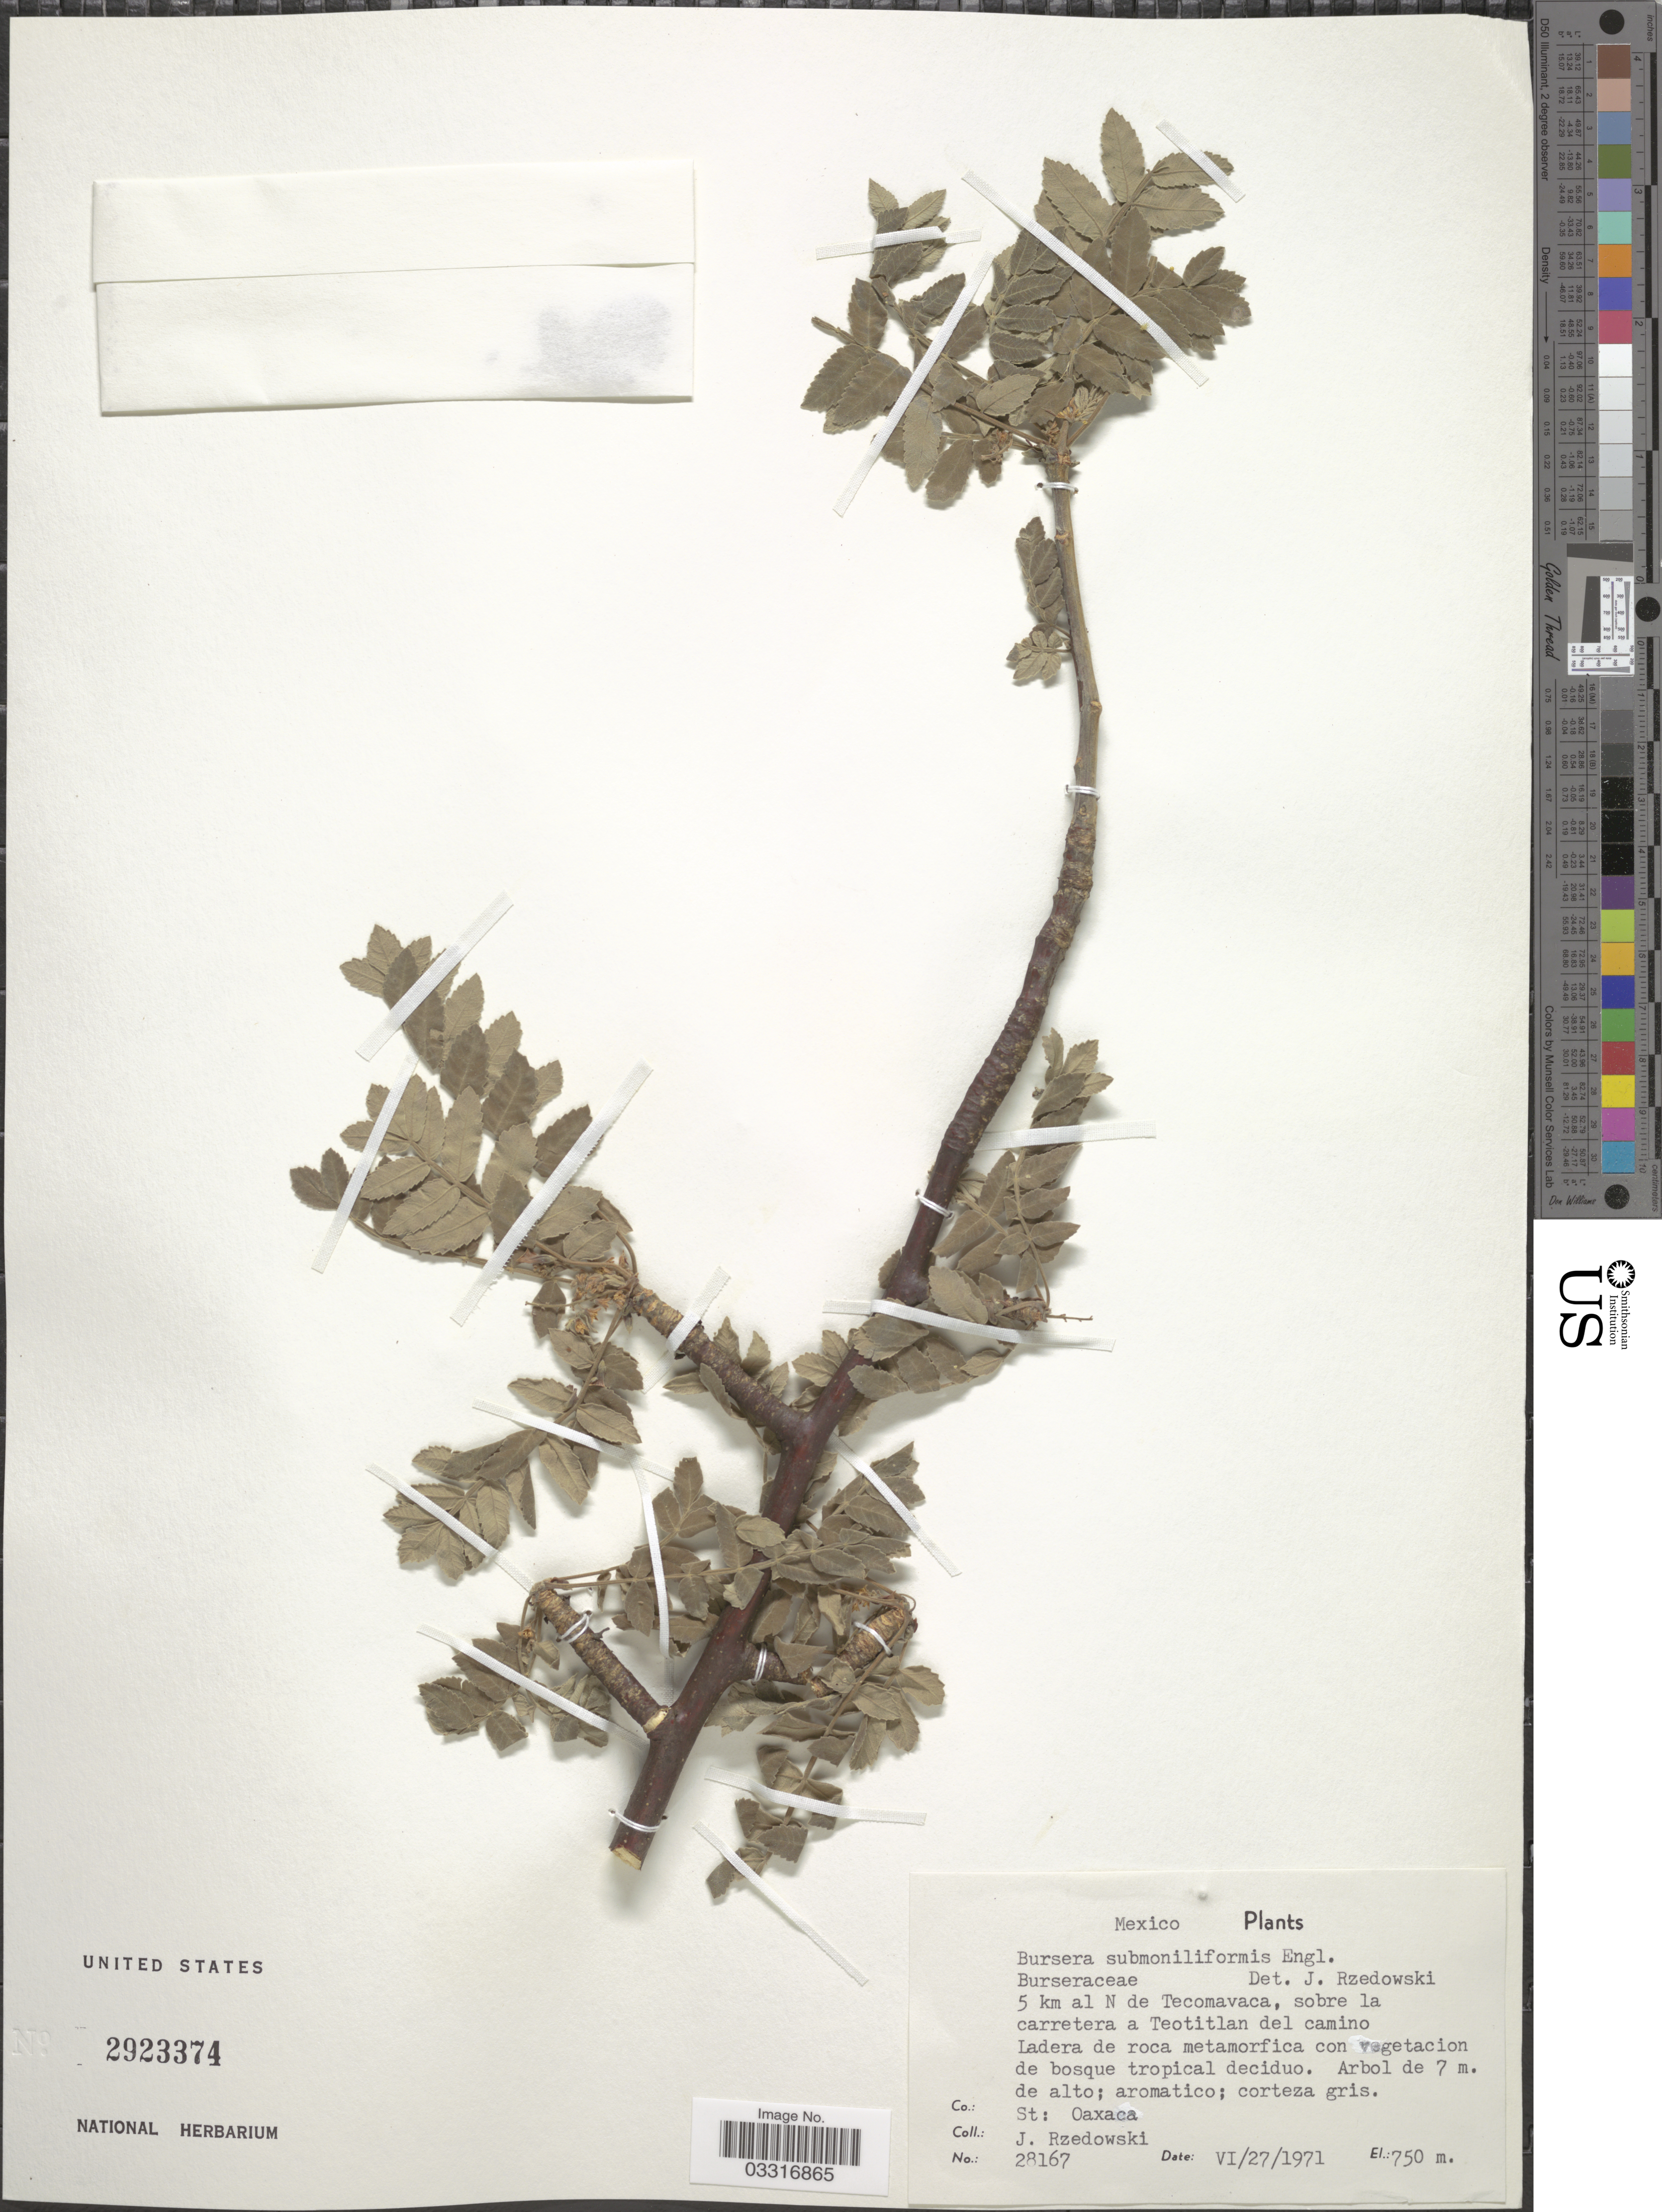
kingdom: Plantae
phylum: Tracheophyta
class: Magnoliopsida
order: Sapindales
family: Burseraceae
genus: Bursera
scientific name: Bursera submoniliformis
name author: Engl. in A. DC.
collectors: J. Rzedowski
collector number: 28167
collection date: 1971-06-27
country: Mexico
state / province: Oaxaca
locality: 5 km al N de Tecomavaca, sobre la carretera a Teotitlan del camino. Co.: St: Oaxaca.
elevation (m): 750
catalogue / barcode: US 2923374